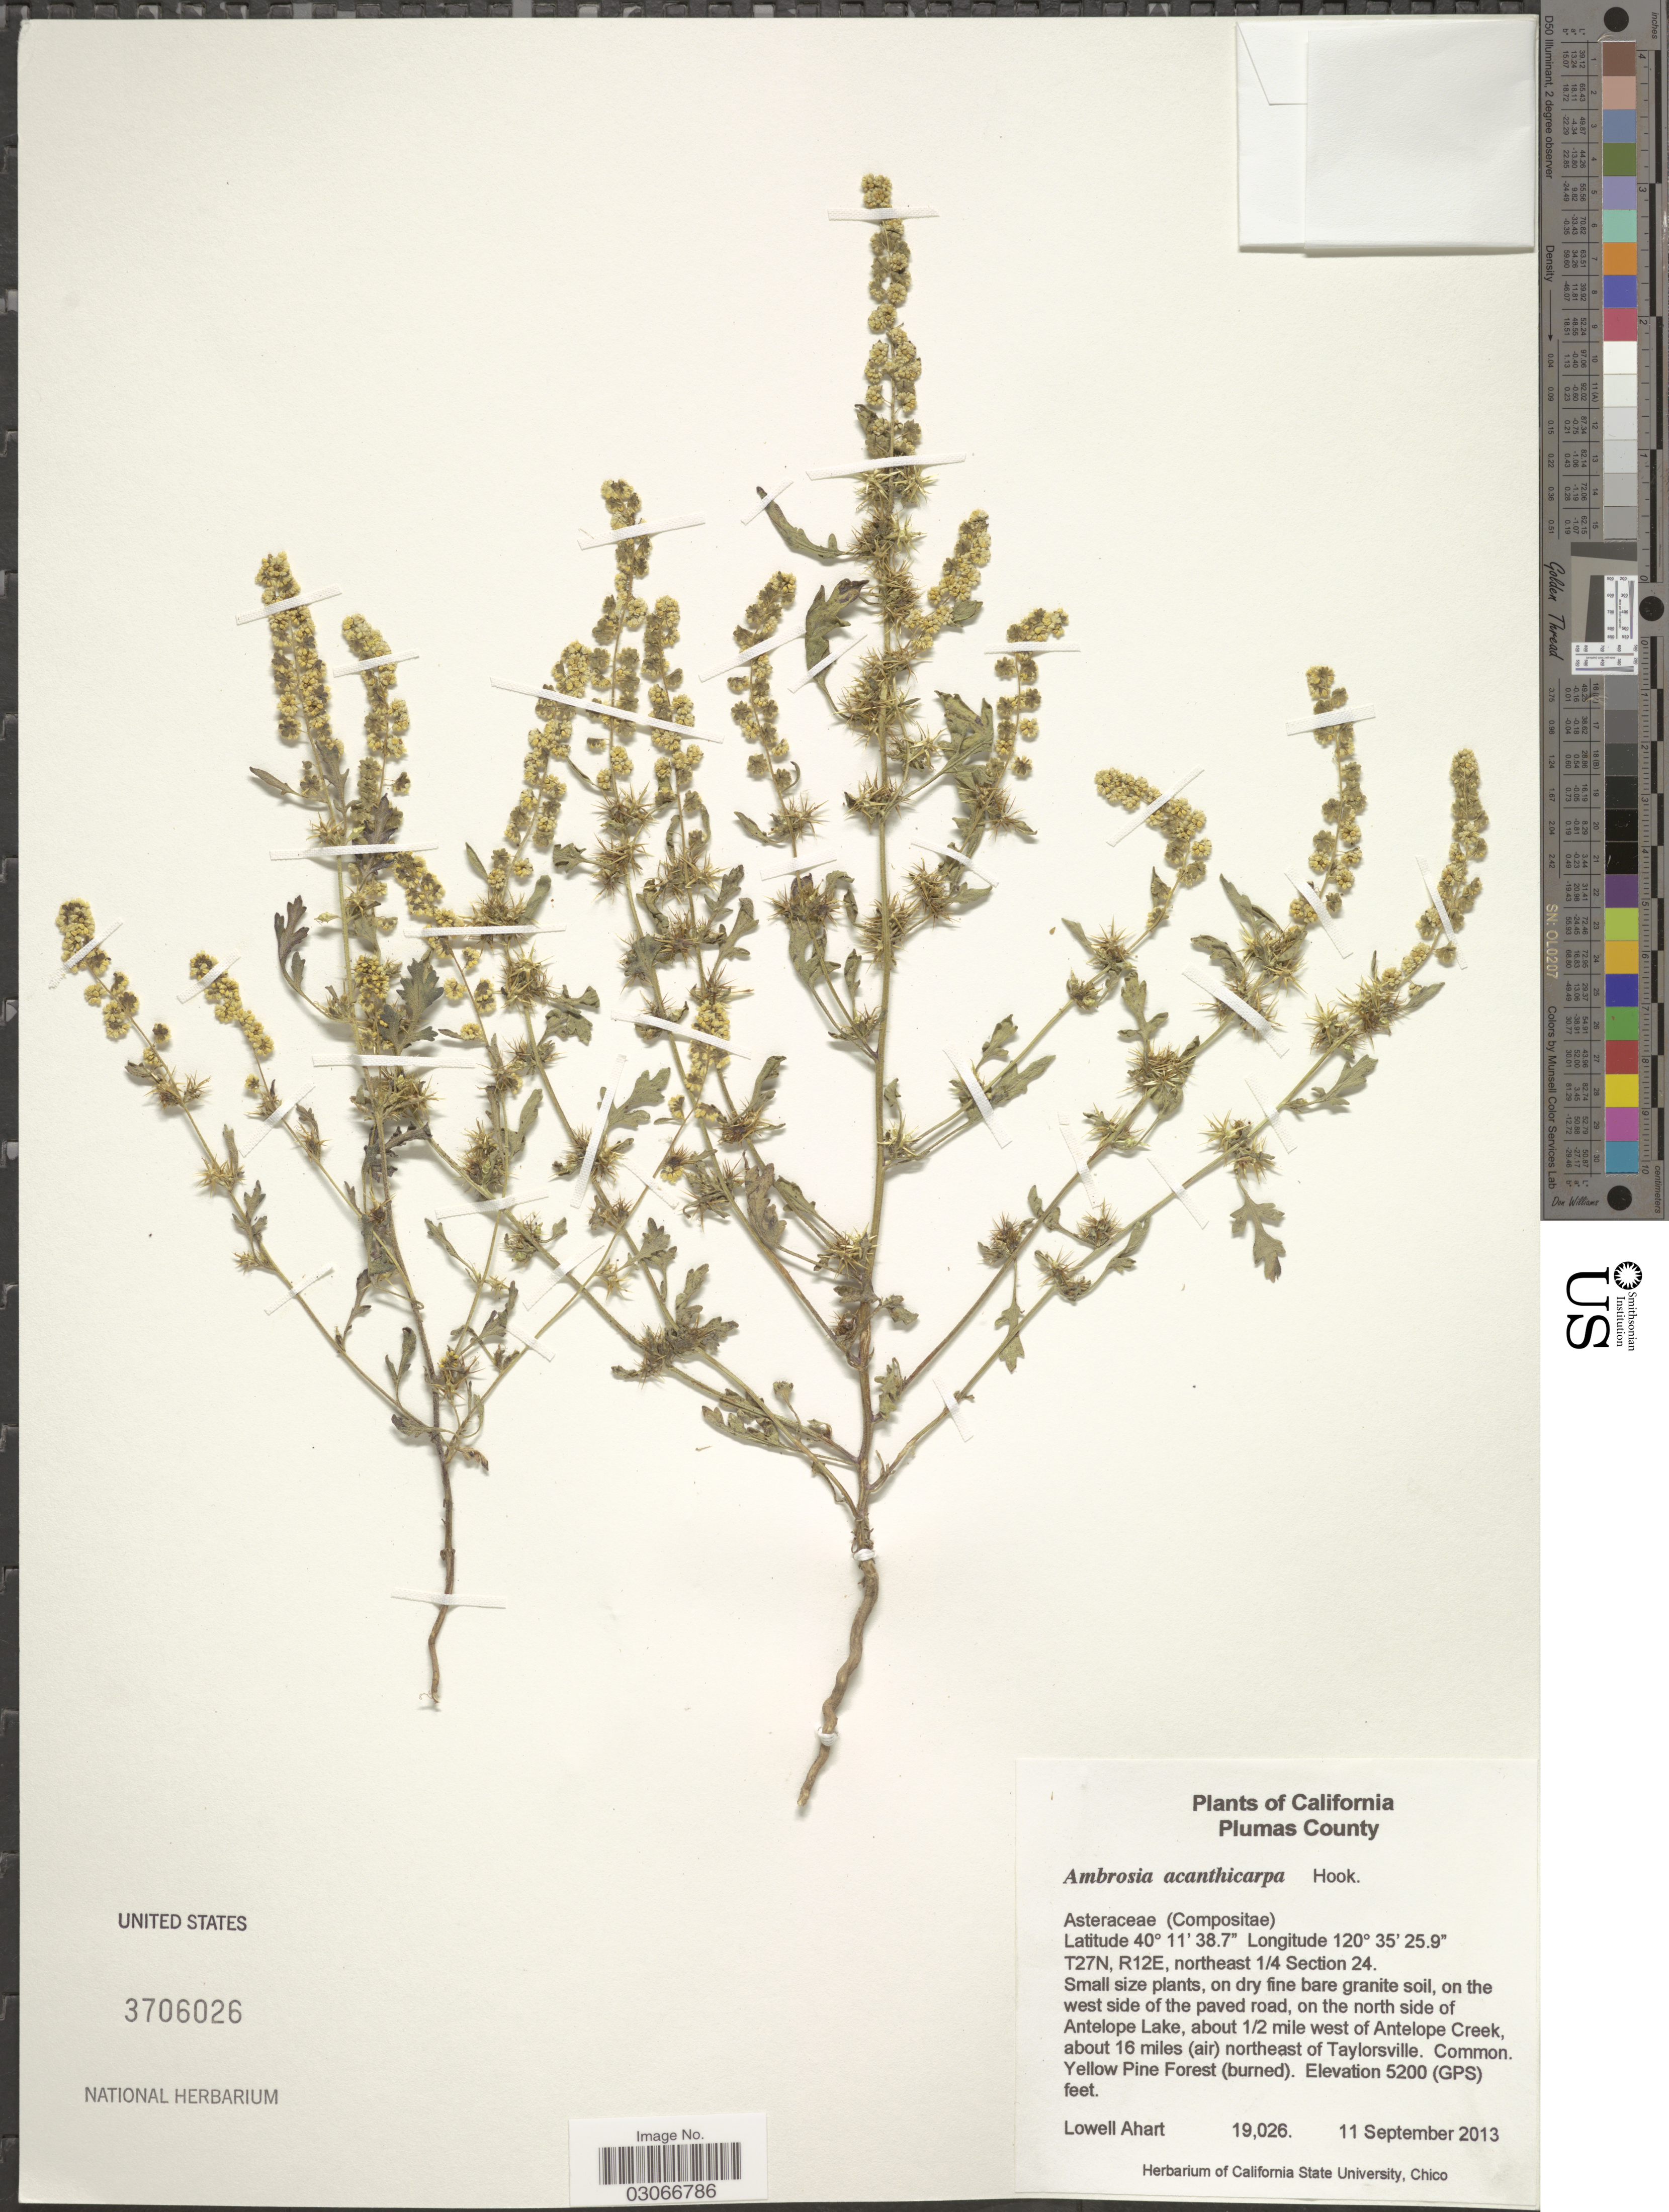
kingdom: Plantae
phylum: Tracheophyta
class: Magnoliopsida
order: Asterales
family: Asteraceae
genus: Ambrosia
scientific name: Ambrosia acanthicarpa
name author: Hook.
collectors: L. Ahart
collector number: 19026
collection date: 2013-09-11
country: United States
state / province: California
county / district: Plumas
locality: Plumas County. T27N, R12E, northeast 1/4 Section 24. On the north side of Antelope Lake, about 1/2 mile west of Antelope Creek, about 16 miles (air) northeast of Taylorsville. Yellow Pine Forest.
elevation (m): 1585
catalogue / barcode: US 3706026